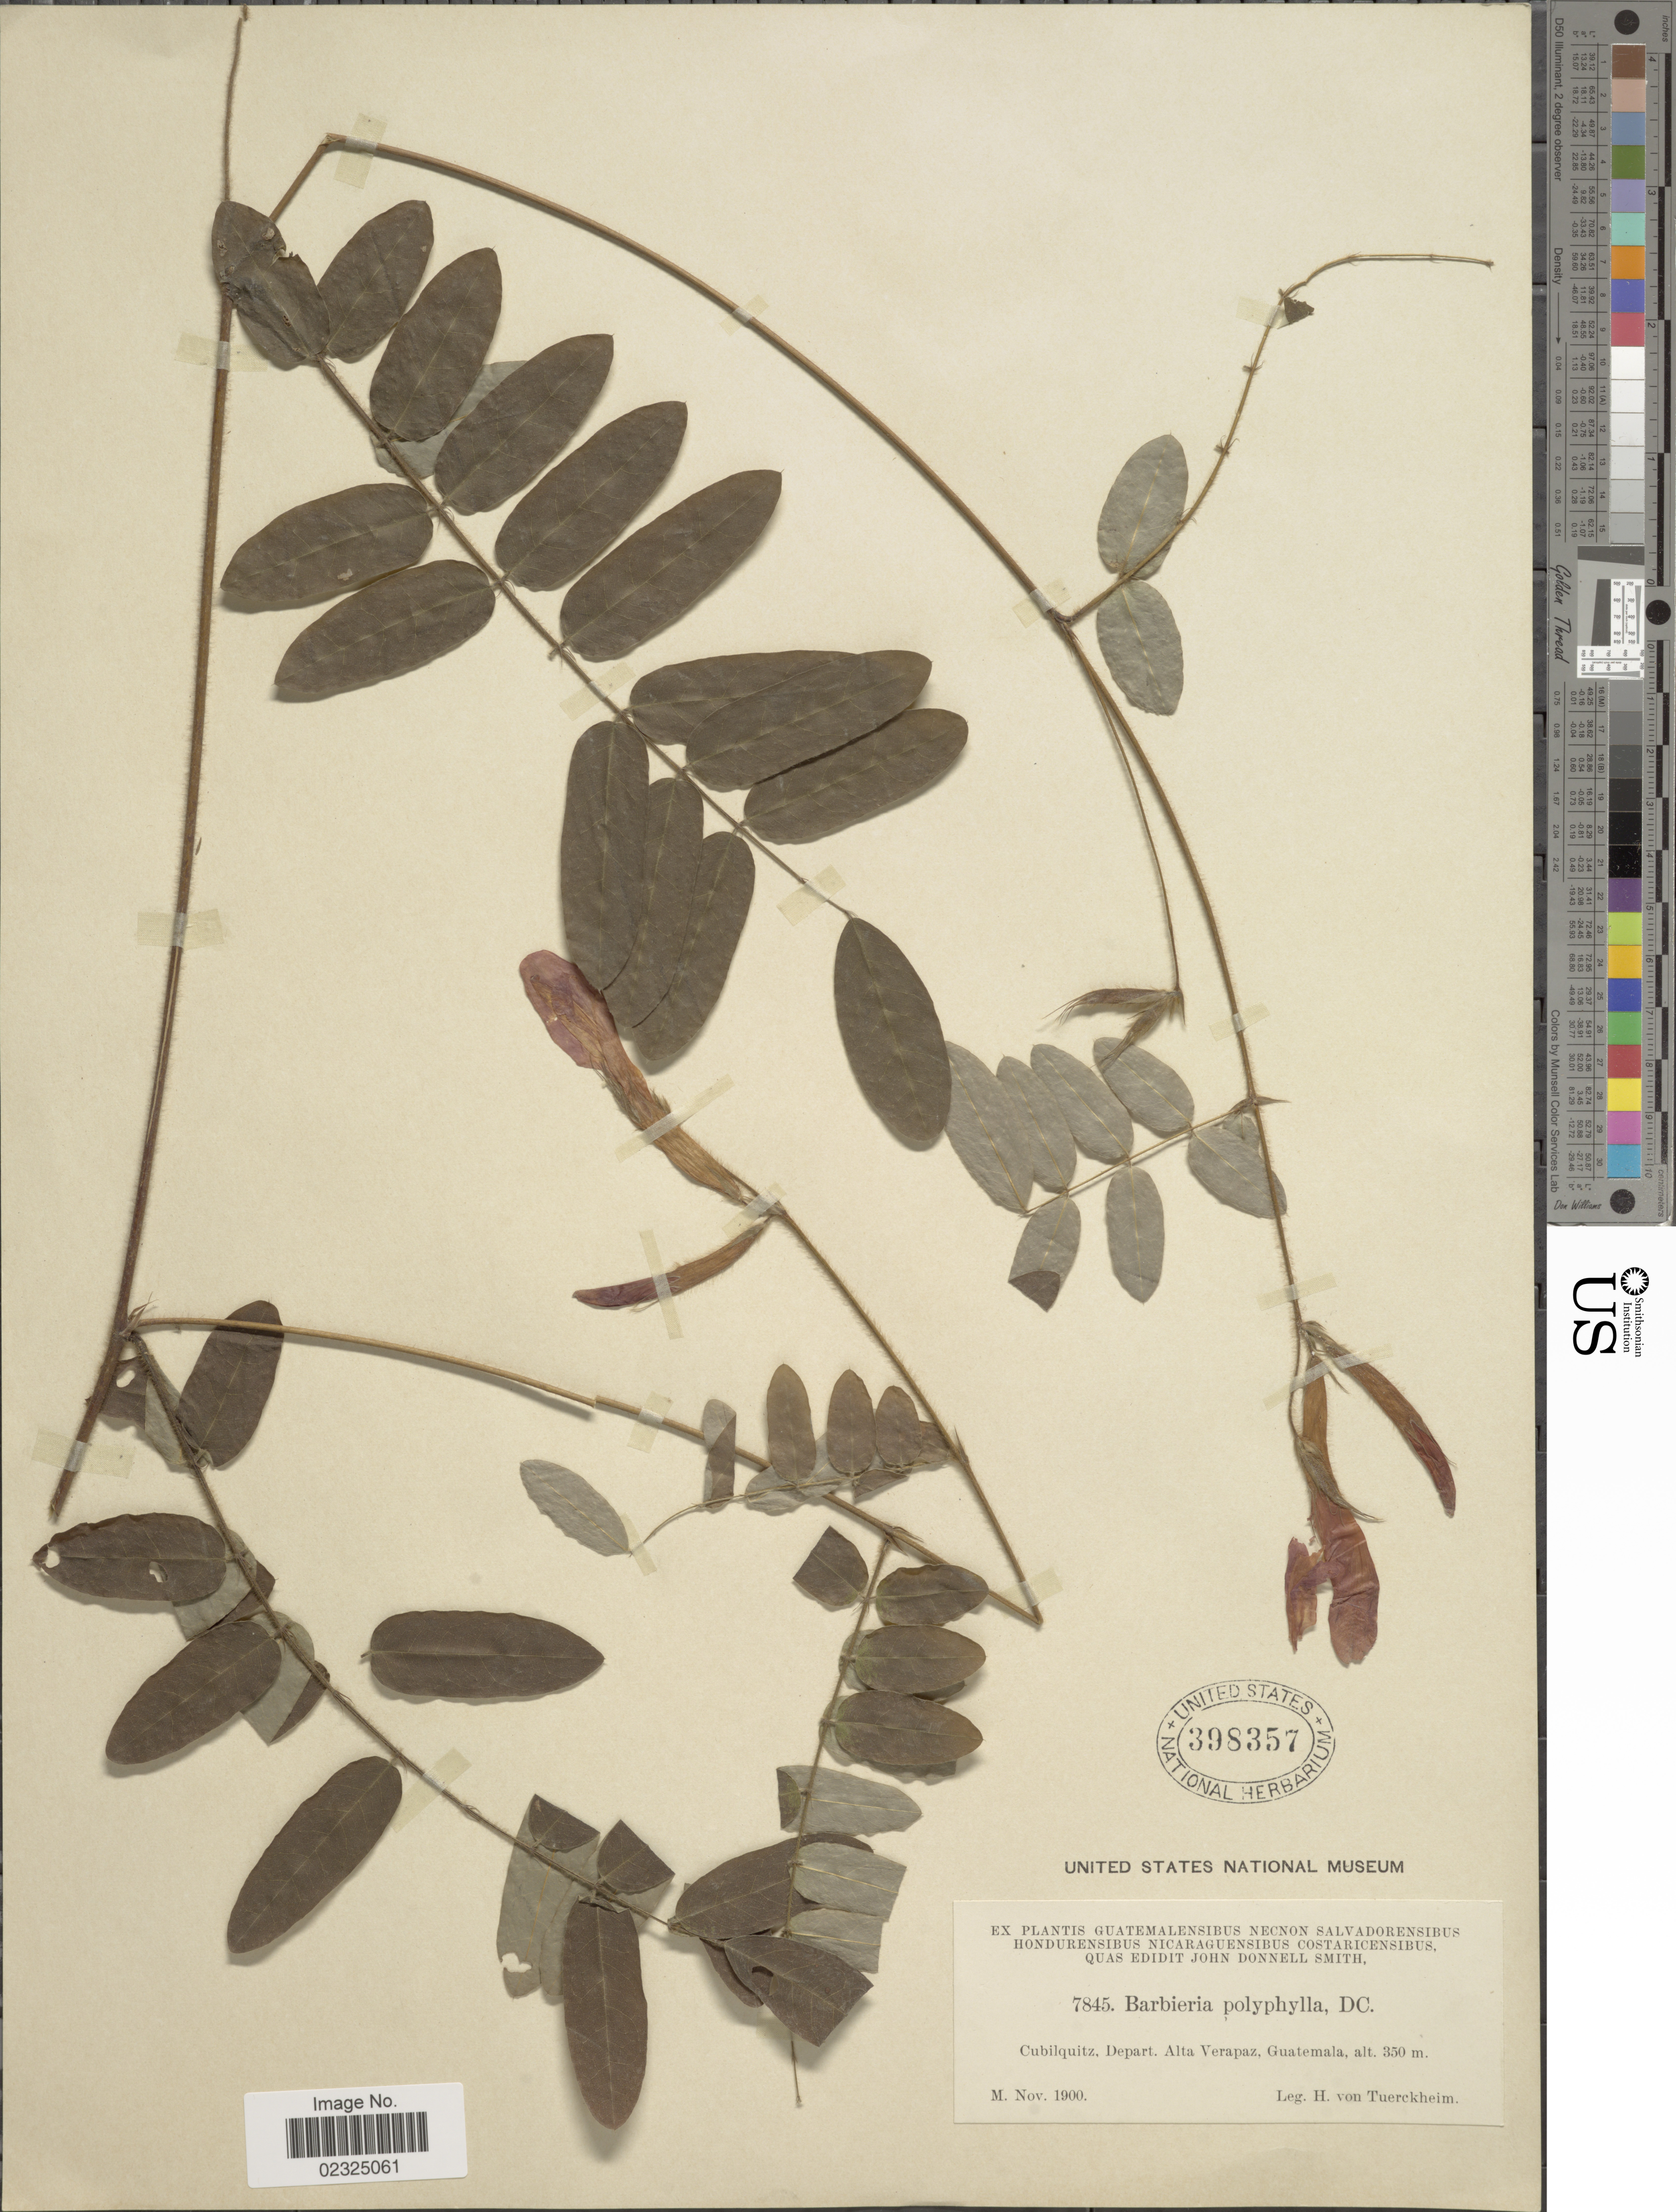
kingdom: Plantae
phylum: Tracheophyta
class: Magnoliopsida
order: Fabales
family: Fabaceae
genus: Barbieria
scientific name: Barbieria sp.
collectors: H. von Türckheim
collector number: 7845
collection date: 1900-11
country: Guatemala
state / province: Alta Verapaz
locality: Cubilquitz.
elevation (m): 350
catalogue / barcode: US 398357